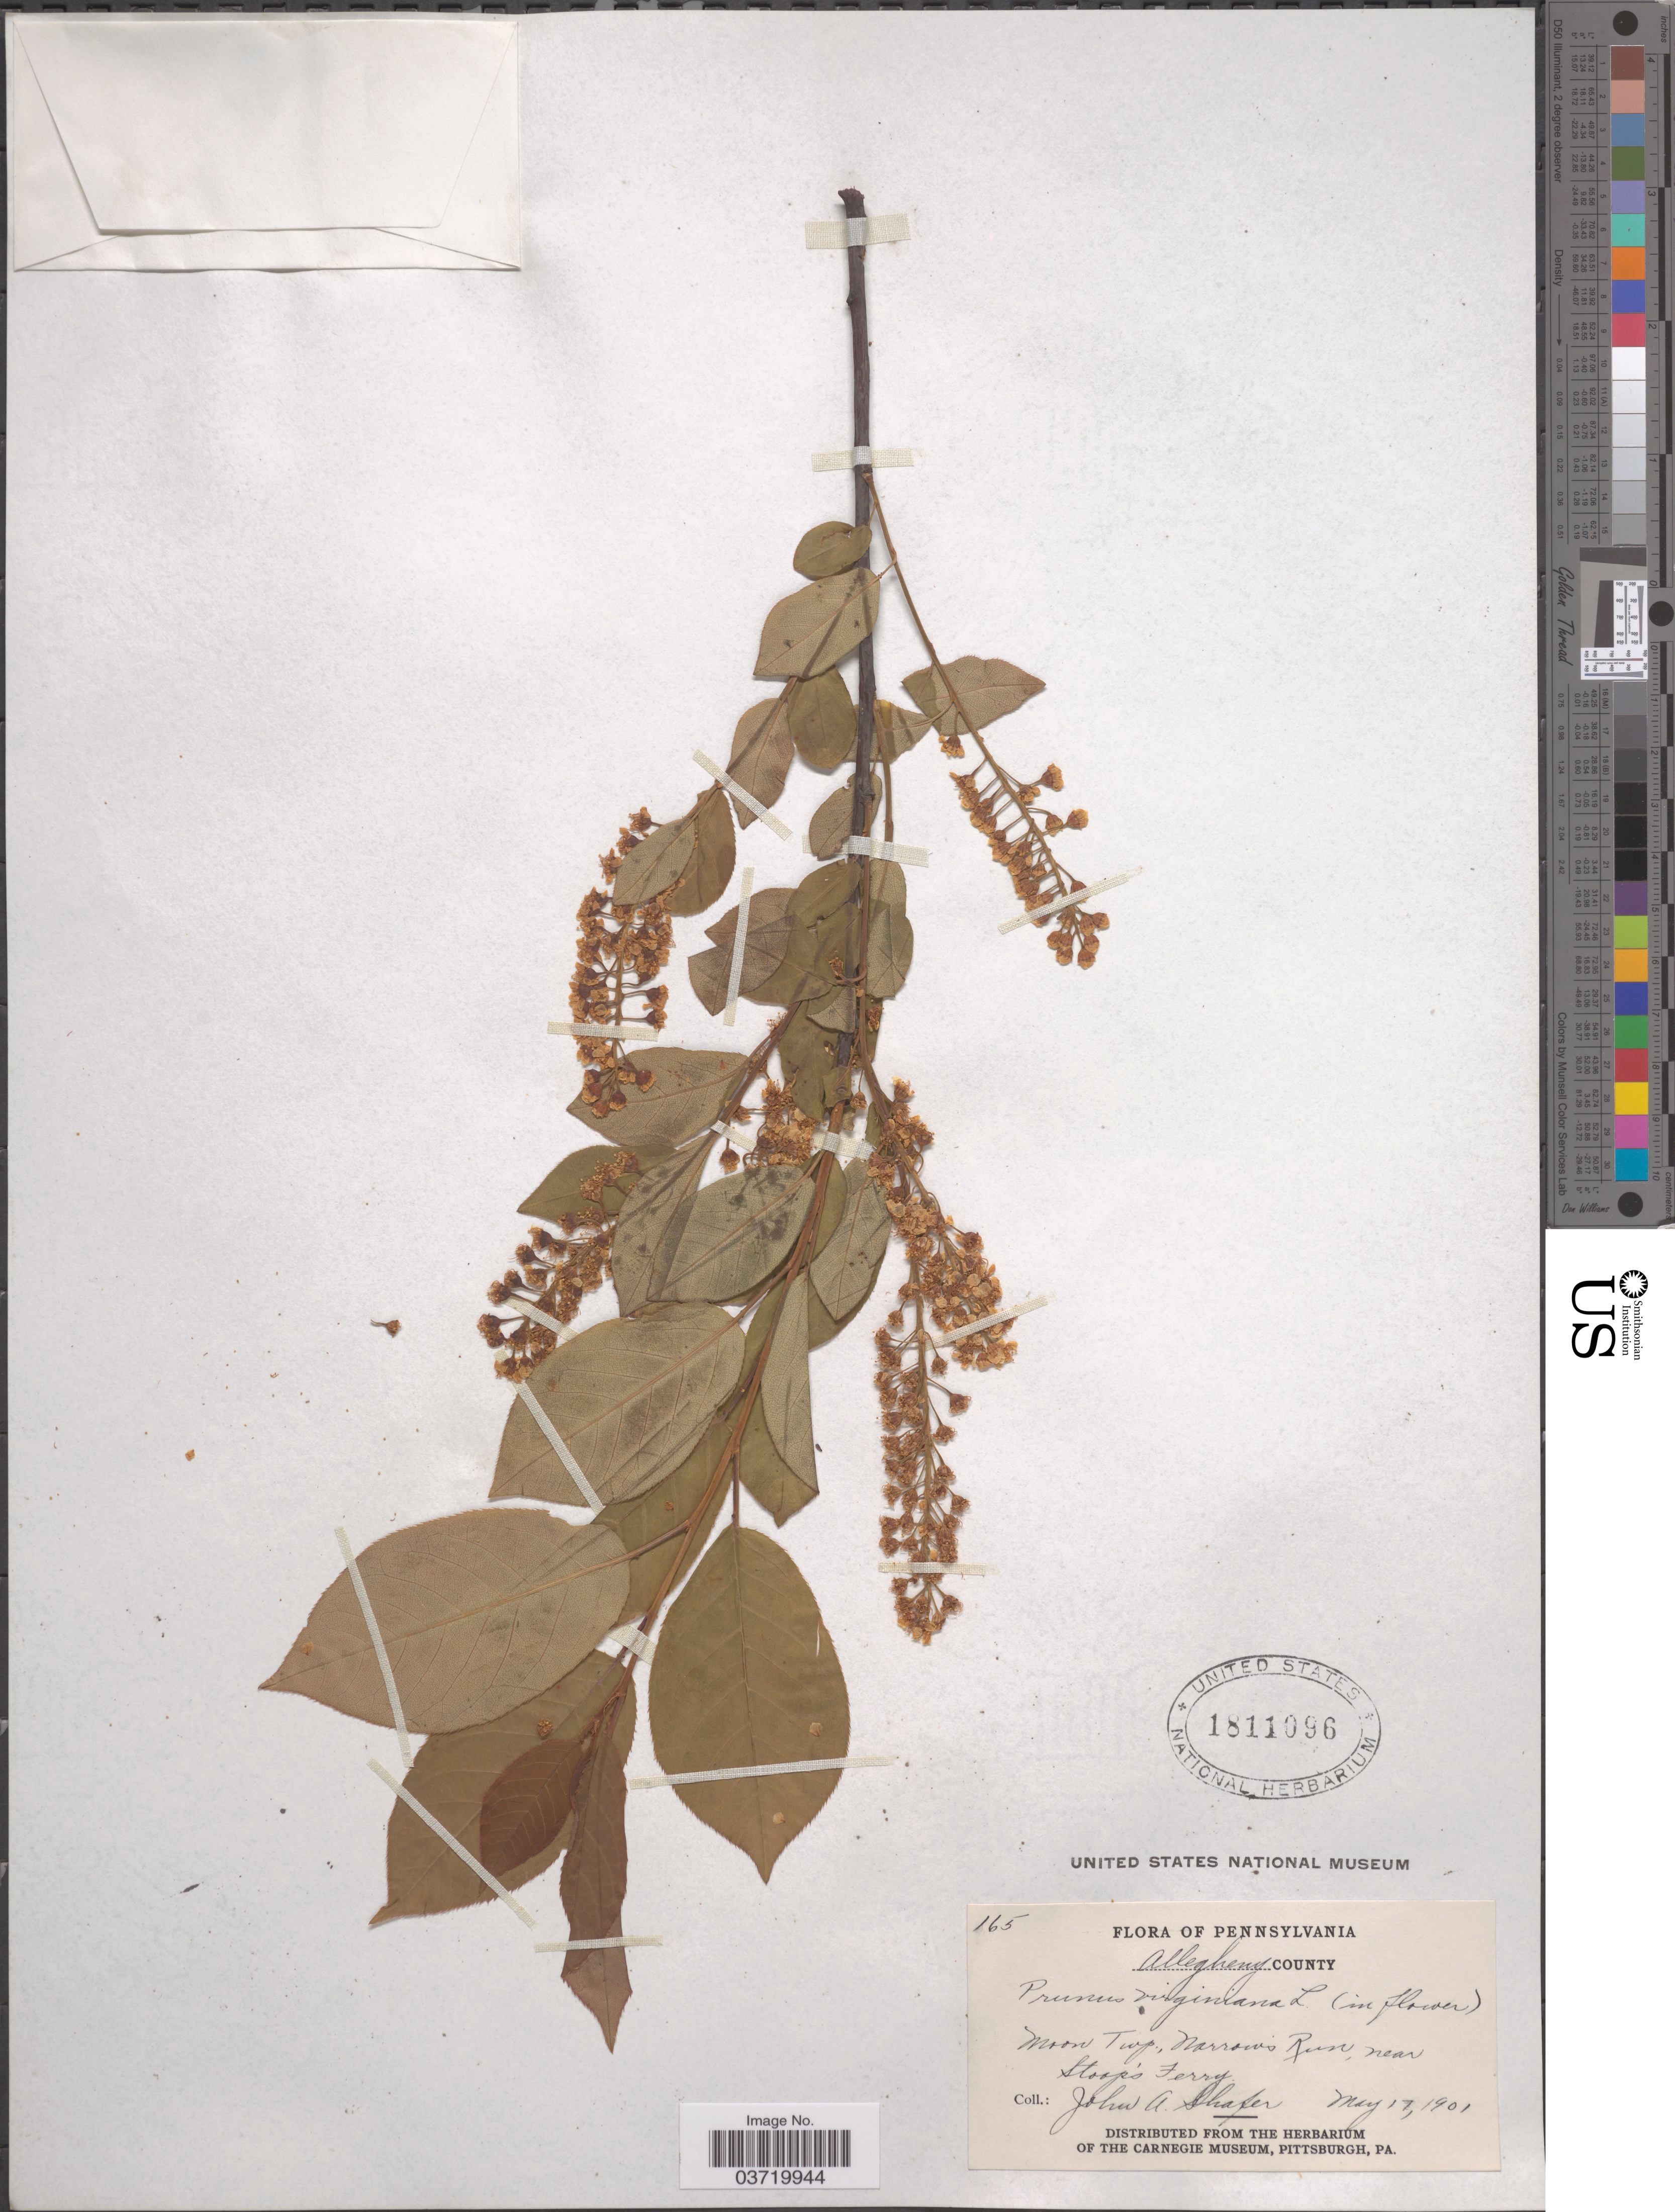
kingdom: Plantae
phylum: Tracheophyta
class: Magnoliopsida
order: Rosales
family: Rosaceae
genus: Prunus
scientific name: Prunus virginiana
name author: L.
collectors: J. A. Shafer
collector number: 165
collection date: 1901-05-17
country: United States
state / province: Pennsylvania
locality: Allegheny County. Moon Twp., Narrow's Run, near Stoop's Ferry.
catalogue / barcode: US 1811096